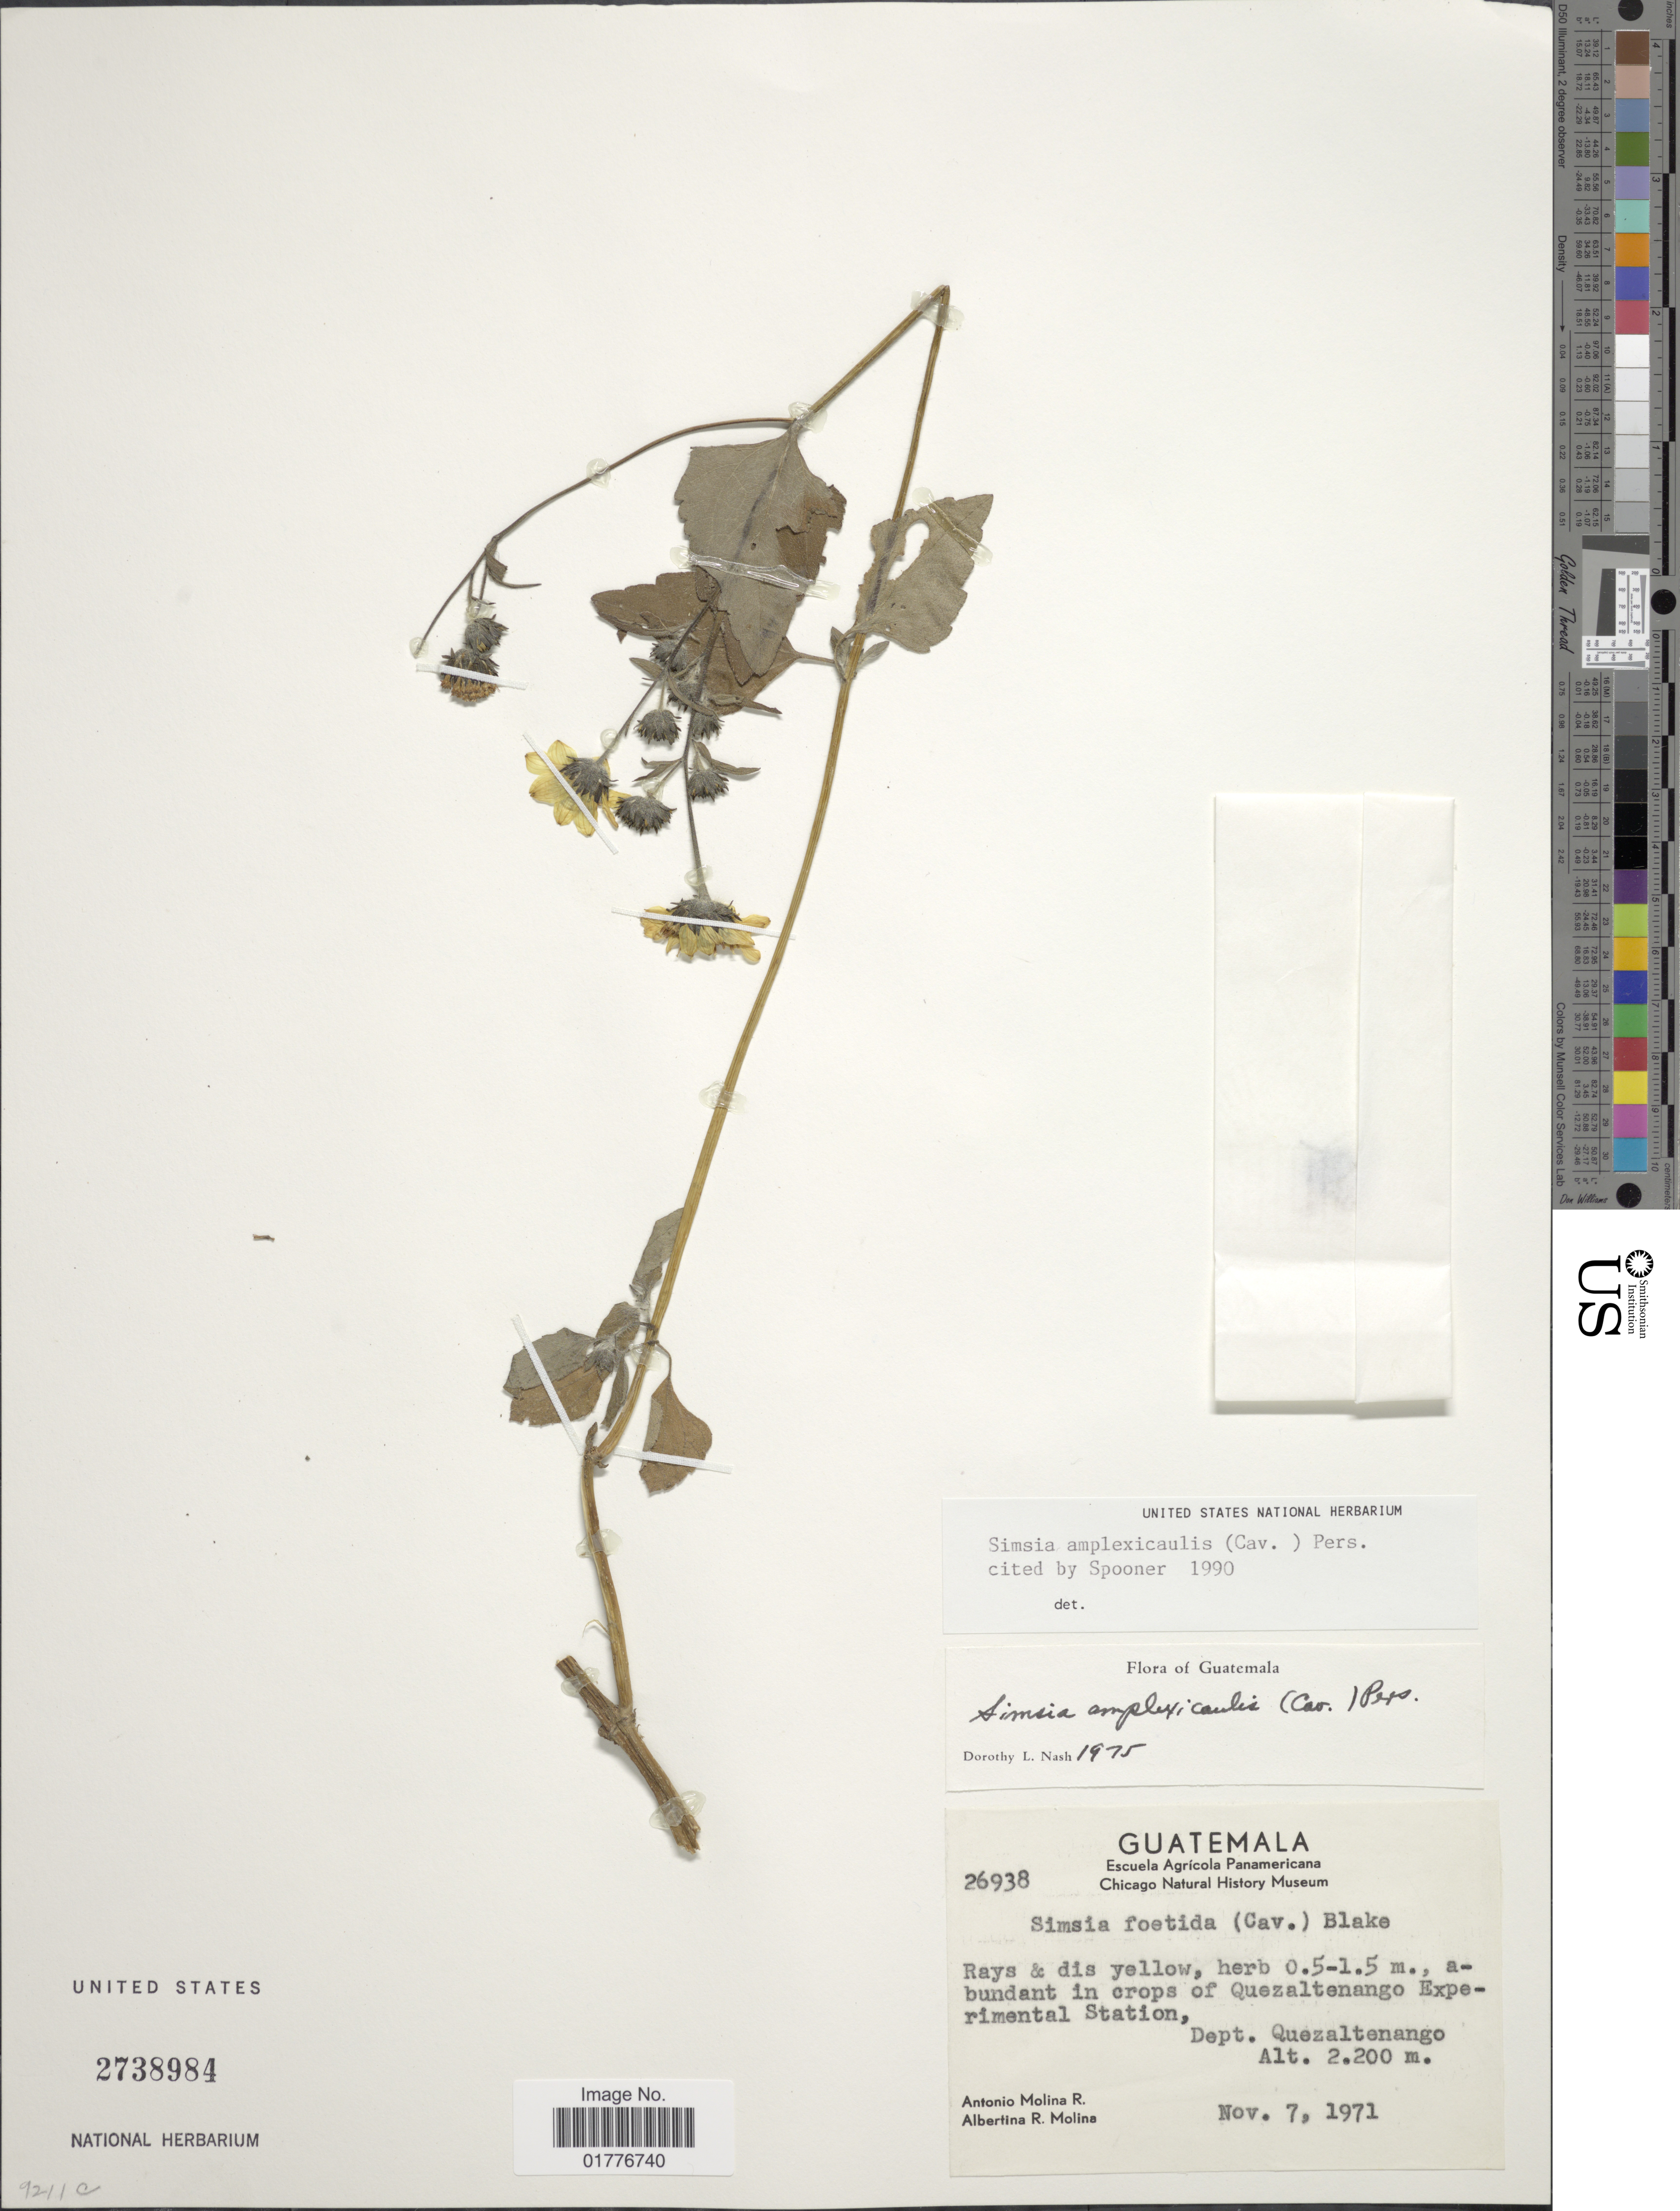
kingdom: Plantae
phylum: Tracheophyta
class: Magnoliopsida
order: Asterales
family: Asteraceae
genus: Simsia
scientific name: Simsia amplexicaulis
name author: (Cav.) Pers.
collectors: A. Molina R. & A. R. Molina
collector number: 26938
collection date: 1971-11-07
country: Guatemala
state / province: Quetzaltenango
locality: Abundant in crops of Quezaltenango Experimental Station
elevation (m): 2200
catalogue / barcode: US 2738984